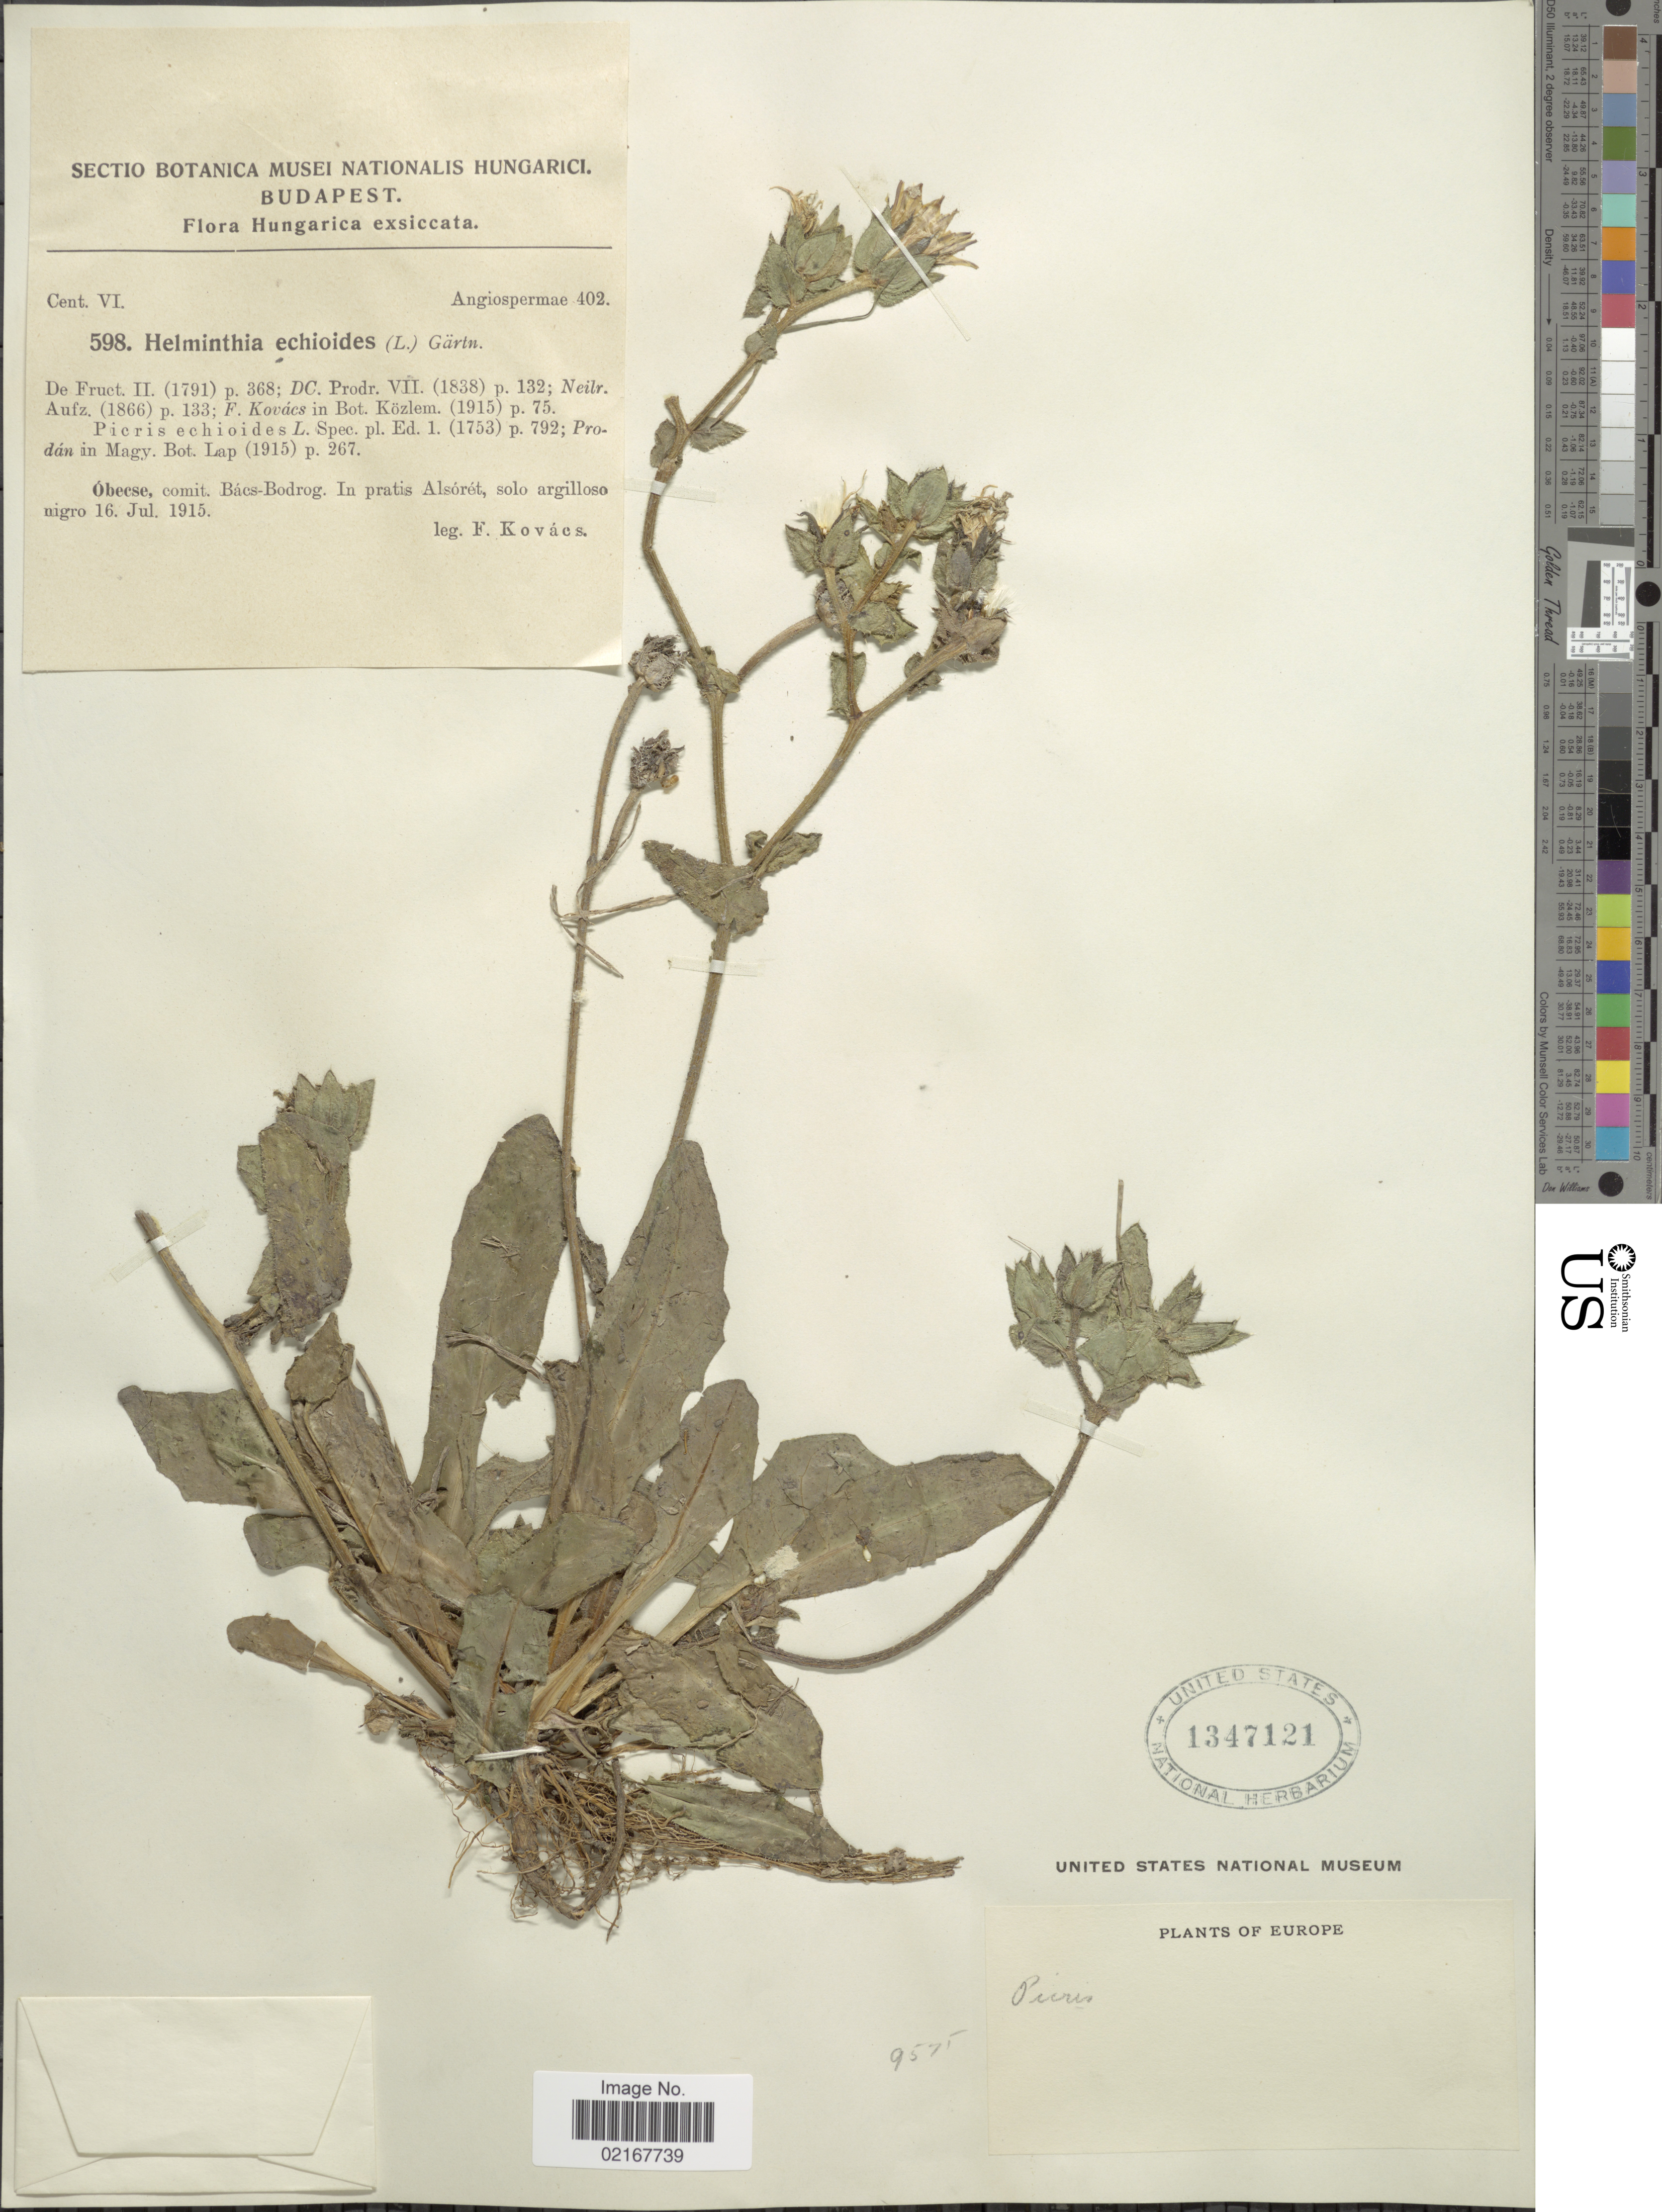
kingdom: Plantae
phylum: Tracheophyta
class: Magnoliopsida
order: Asterales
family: Asteraceae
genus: Helminthotheca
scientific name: Helminthotheca echioides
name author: (L.) Holub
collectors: F. Kovacs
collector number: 598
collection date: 1915-07-16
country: Hungary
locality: Obeese, comit. Bacs-Bodrog, in pratis Alsoret, Europe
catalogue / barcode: US 1347121